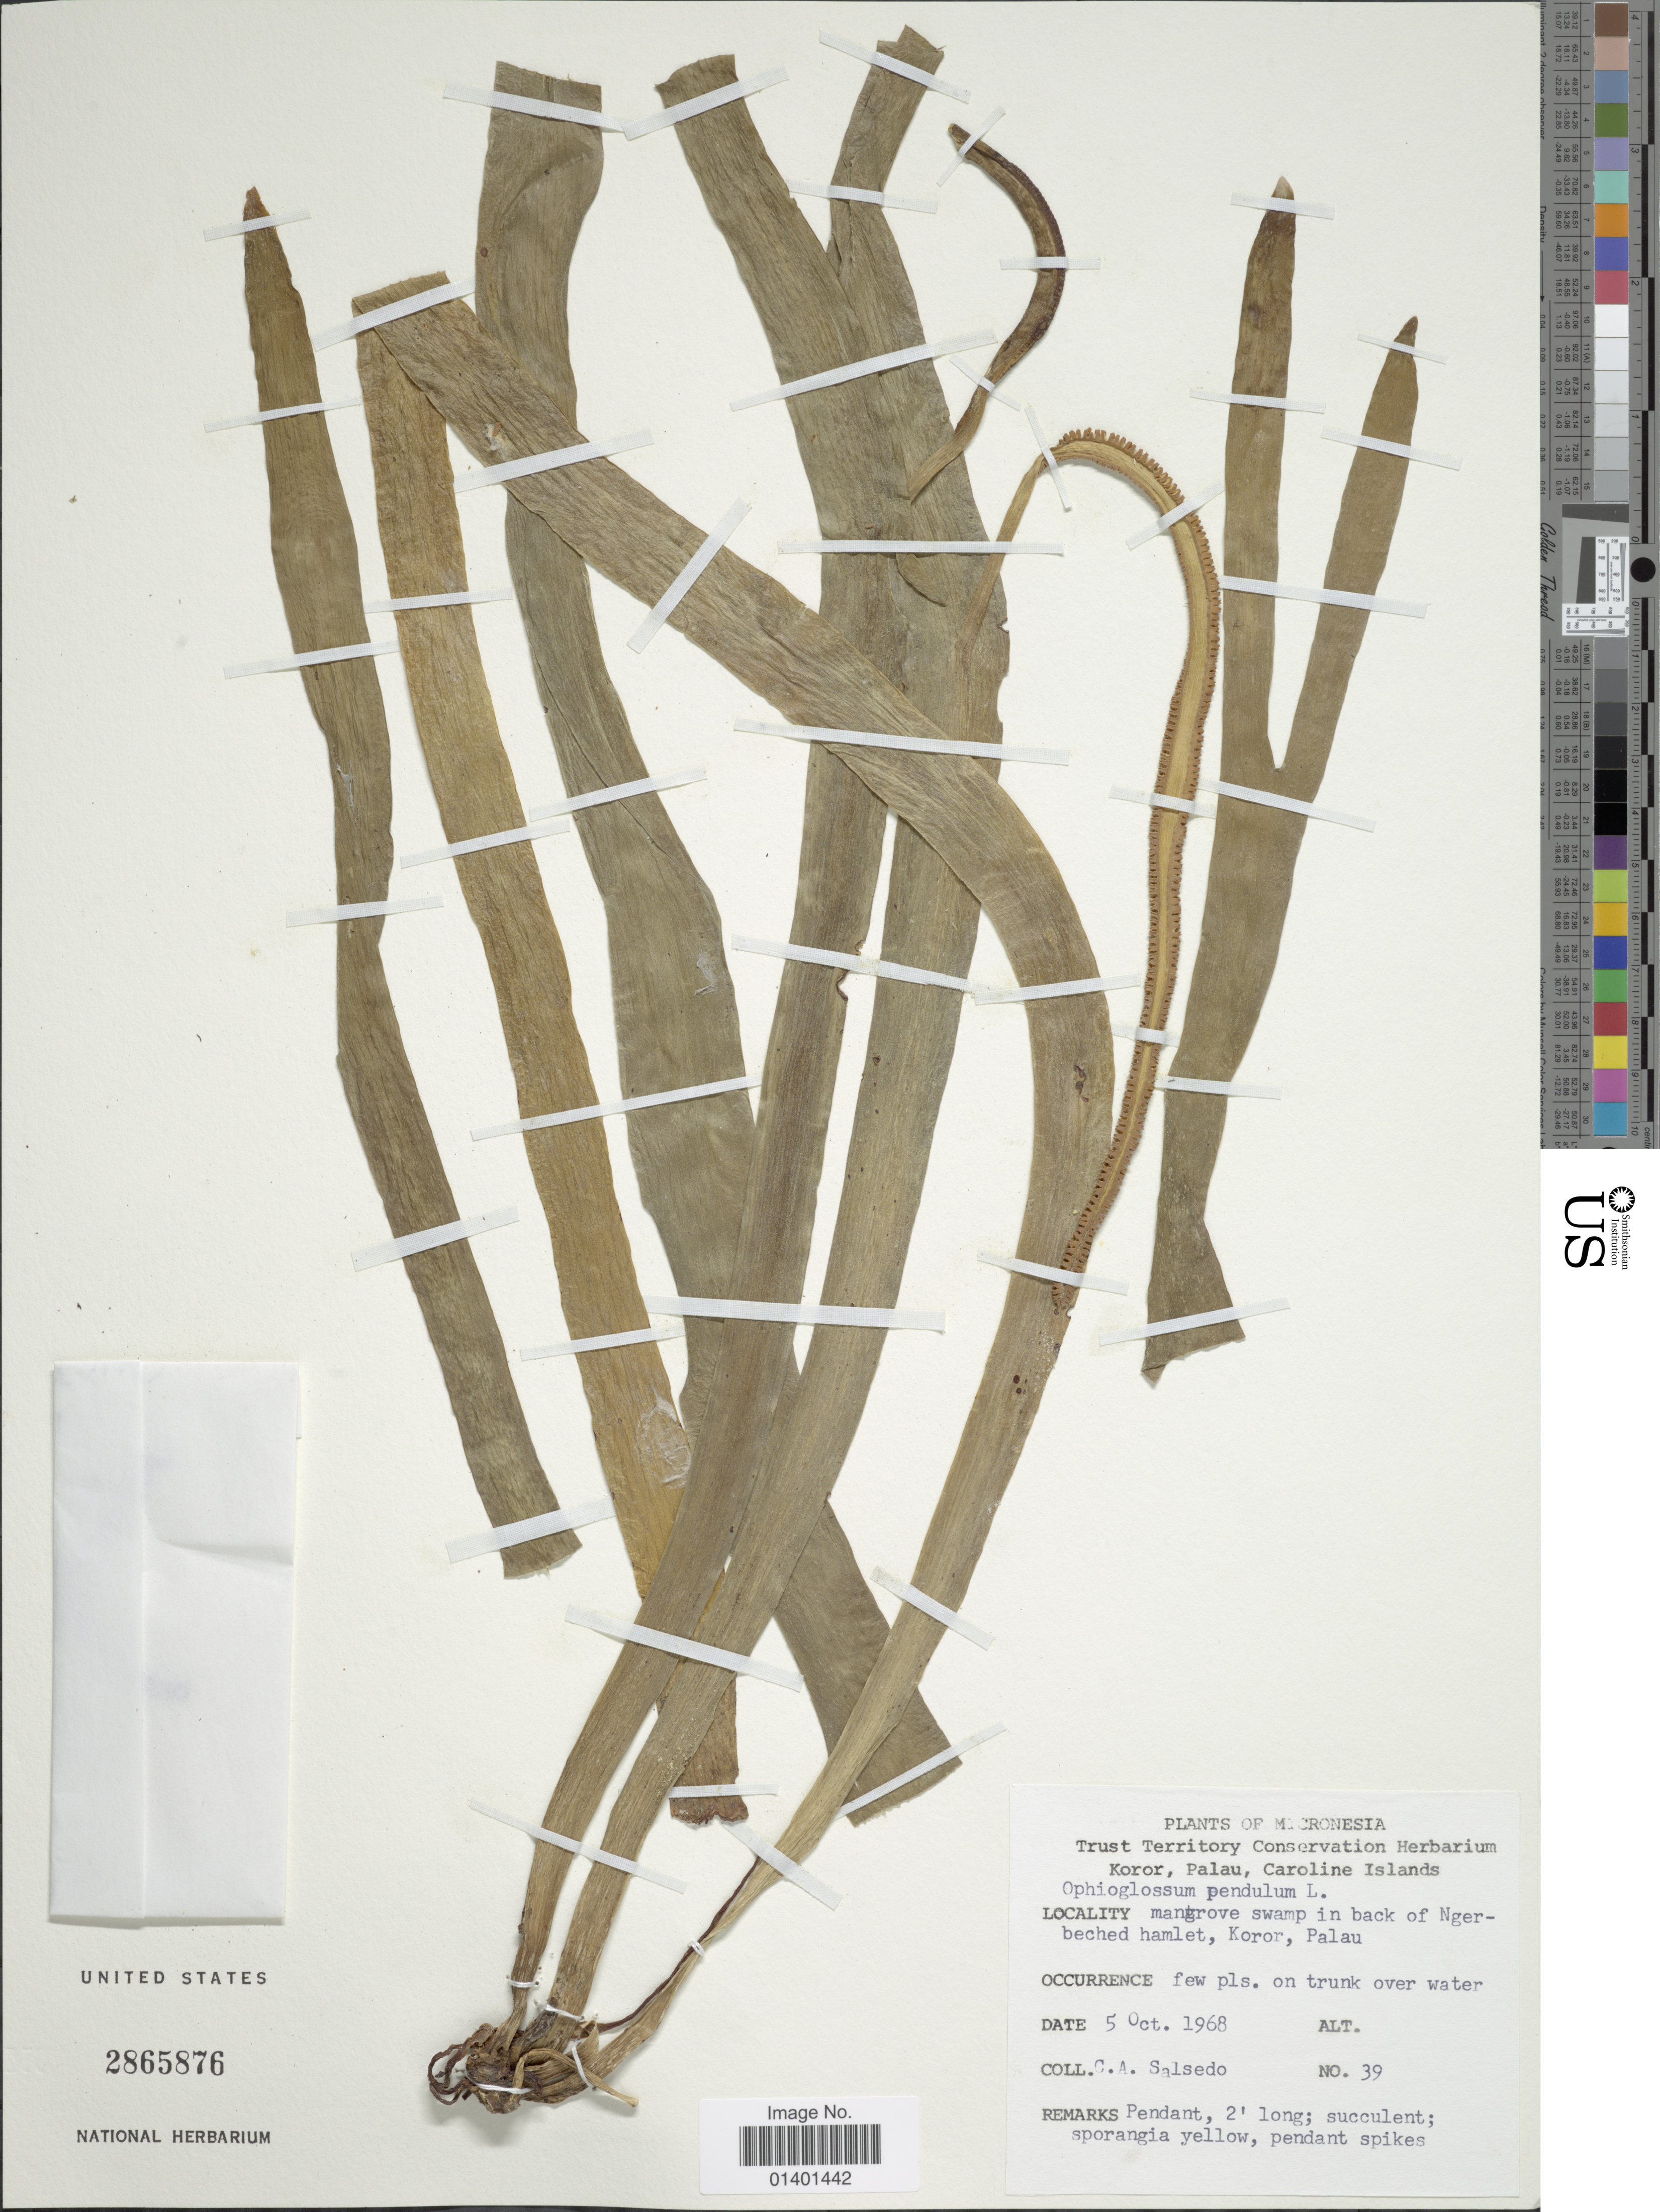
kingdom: Plantae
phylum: Tracheophyta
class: Polypodiopsida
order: Ophioglossales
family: Ophioglossaceae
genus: Ophioderma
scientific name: Ophioderma pendulum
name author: (L.) C. Presl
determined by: Wagner, W. L., (BOT), Smithsonian Institution - National Museum of Natural History (UNITED STATES)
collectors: C.A. Salsedo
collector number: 39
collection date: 1968-10-05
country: Palau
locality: Koror, Caroline islands, mangrove swamp in back of Ngerbeched hamlet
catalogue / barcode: US 2865876